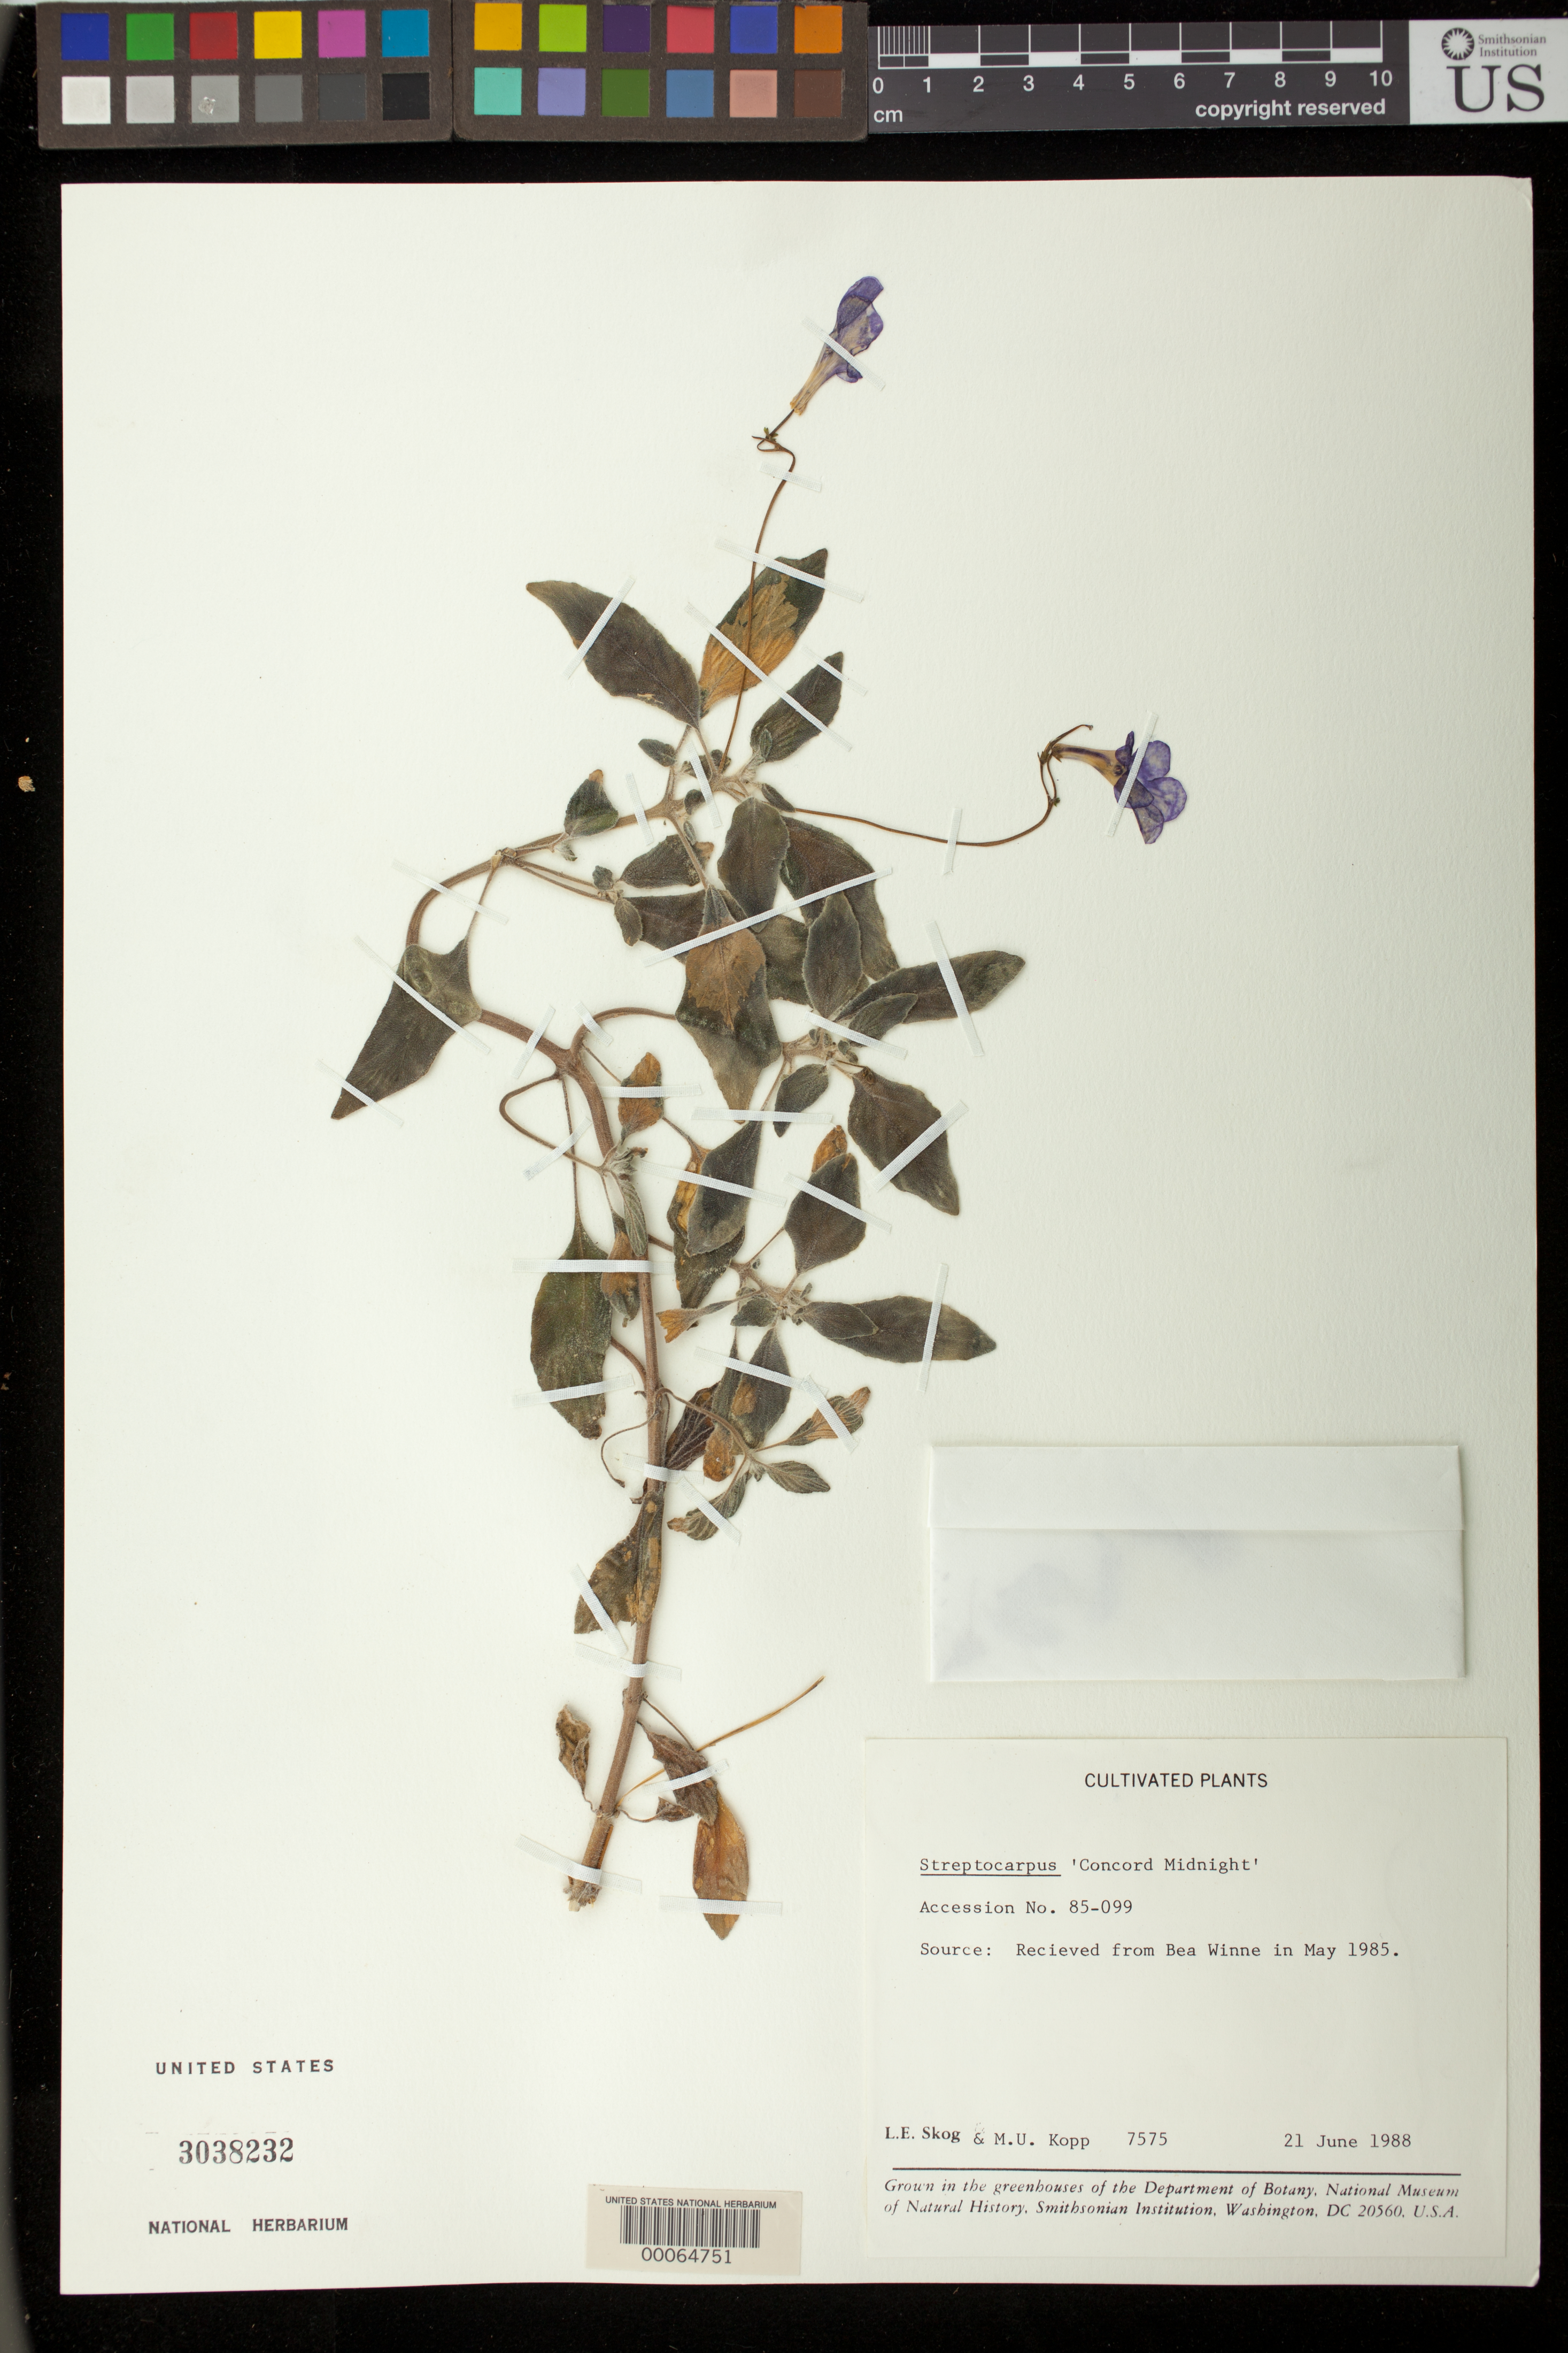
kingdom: Plantae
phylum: Tracheophyta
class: Magnoliopsida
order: Lamiales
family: Gesneriaceae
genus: Streptocarpus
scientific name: Streptocarpus 'Concord Midnight'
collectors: L. E. Skog & M. U. Kopp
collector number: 7575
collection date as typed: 21 Jun 1988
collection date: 1988-06-21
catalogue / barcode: US 3038232